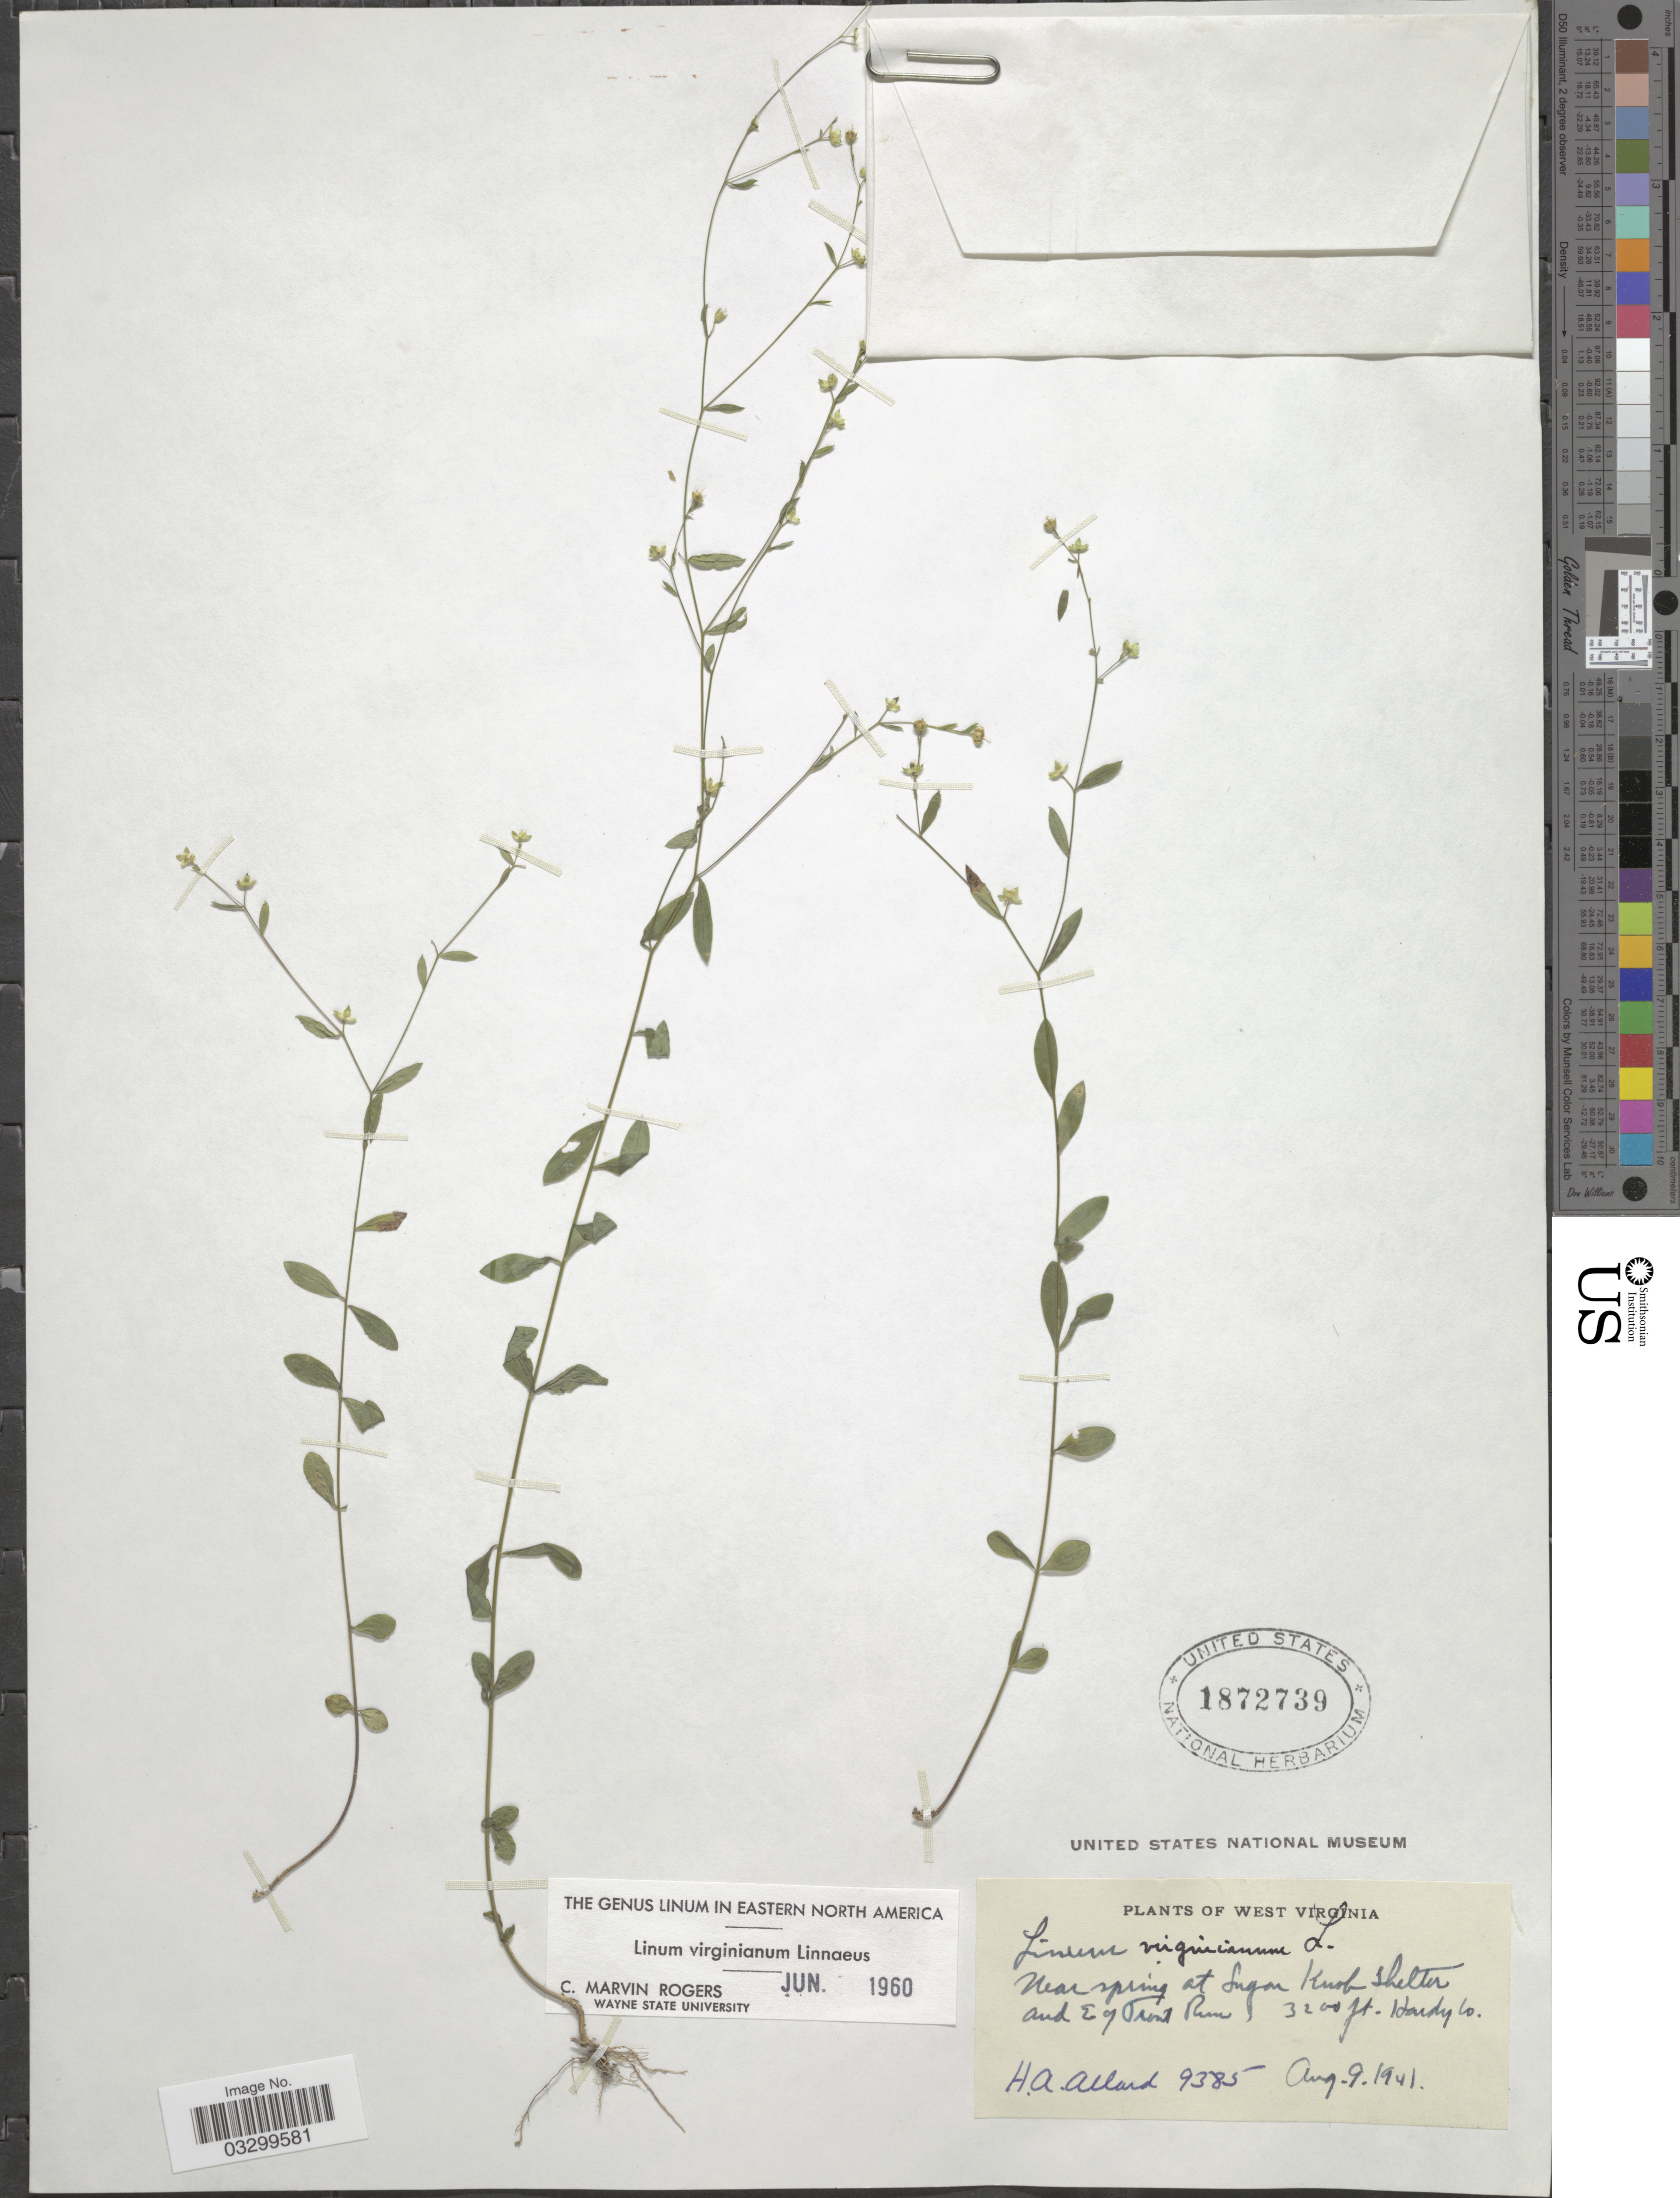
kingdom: Plantae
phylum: Tracheophyta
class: Magnoliopsida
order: Malpighiales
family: Linaceae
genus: Linum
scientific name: Linum virginianum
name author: L.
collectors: H. A. Allard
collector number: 9385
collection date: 1941-08-09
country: United States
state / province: West Virginia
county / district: Hardy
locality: Near spring at Sugar Knob Shelter and E of Trout River Hardy Co.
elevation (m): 975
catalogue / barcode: US 1872739